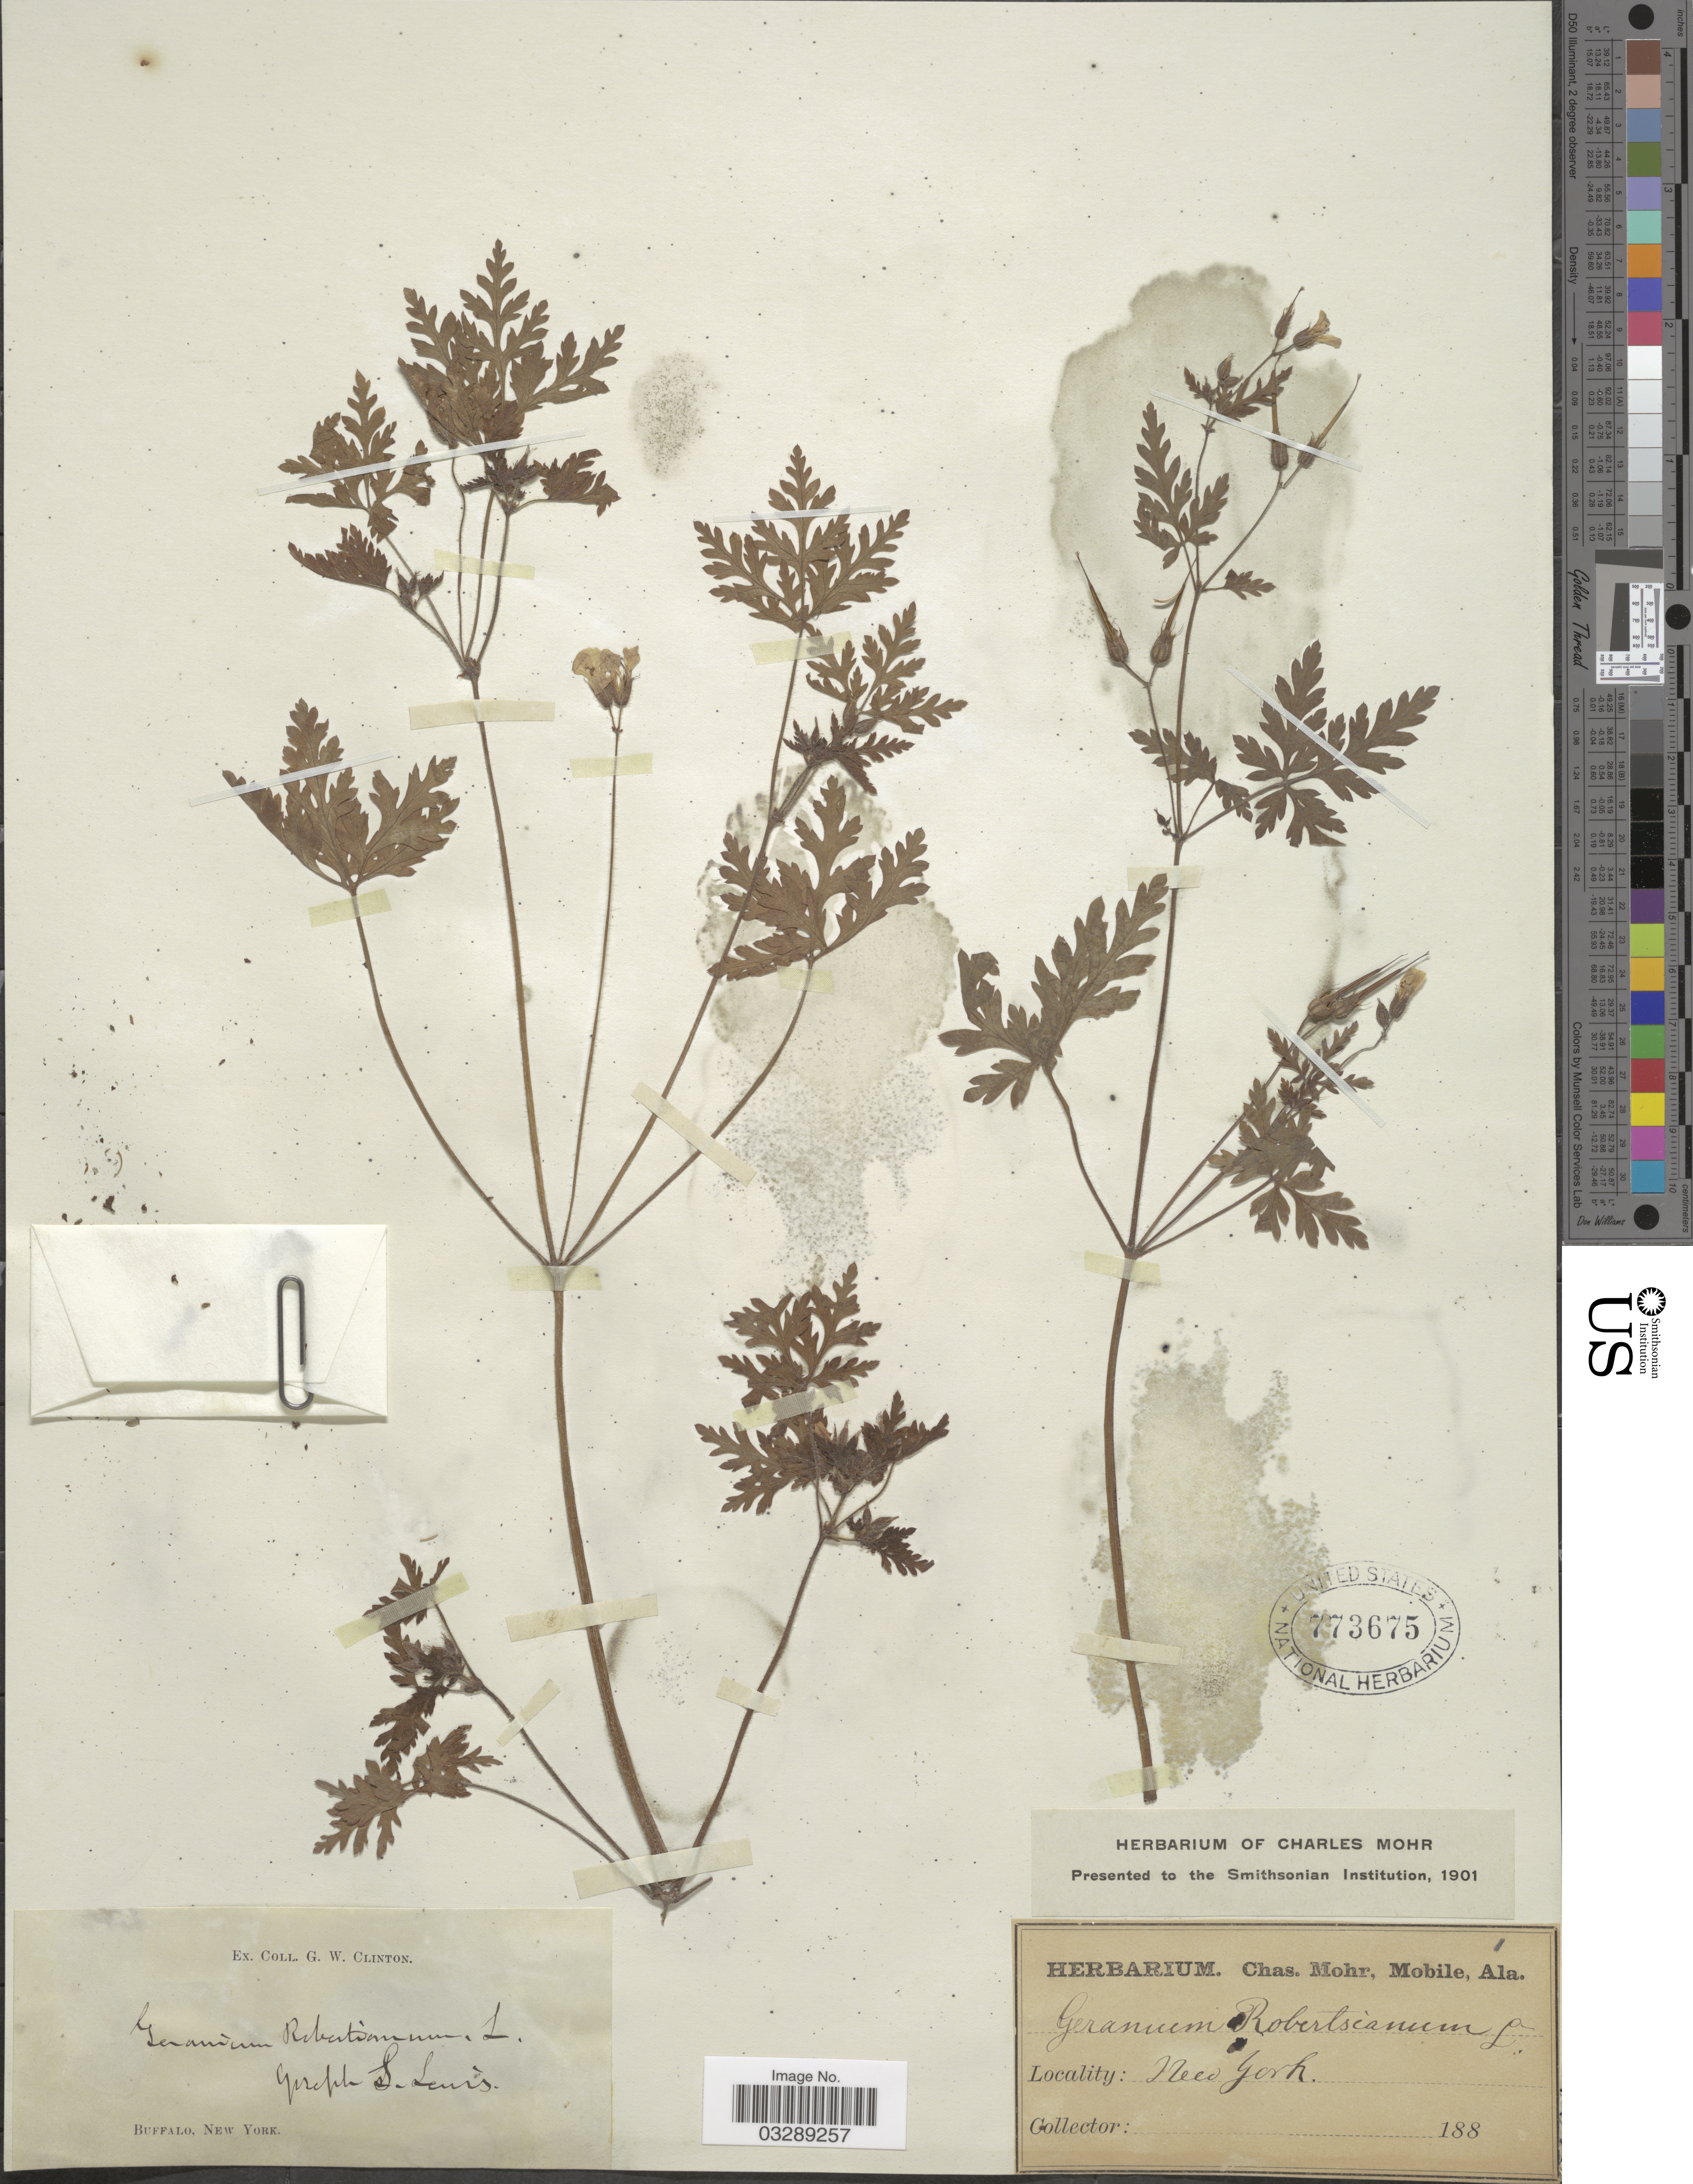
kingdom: Plantae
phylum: Tracheophyta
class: Magnoliopsida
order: Geraniales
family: Geraniaceae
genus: Geranium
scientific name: Geranium robertianum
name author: L.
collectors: G. W. Clinton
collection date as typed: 188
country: United States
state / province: New York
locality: Buffalo.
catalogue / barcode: US 773675